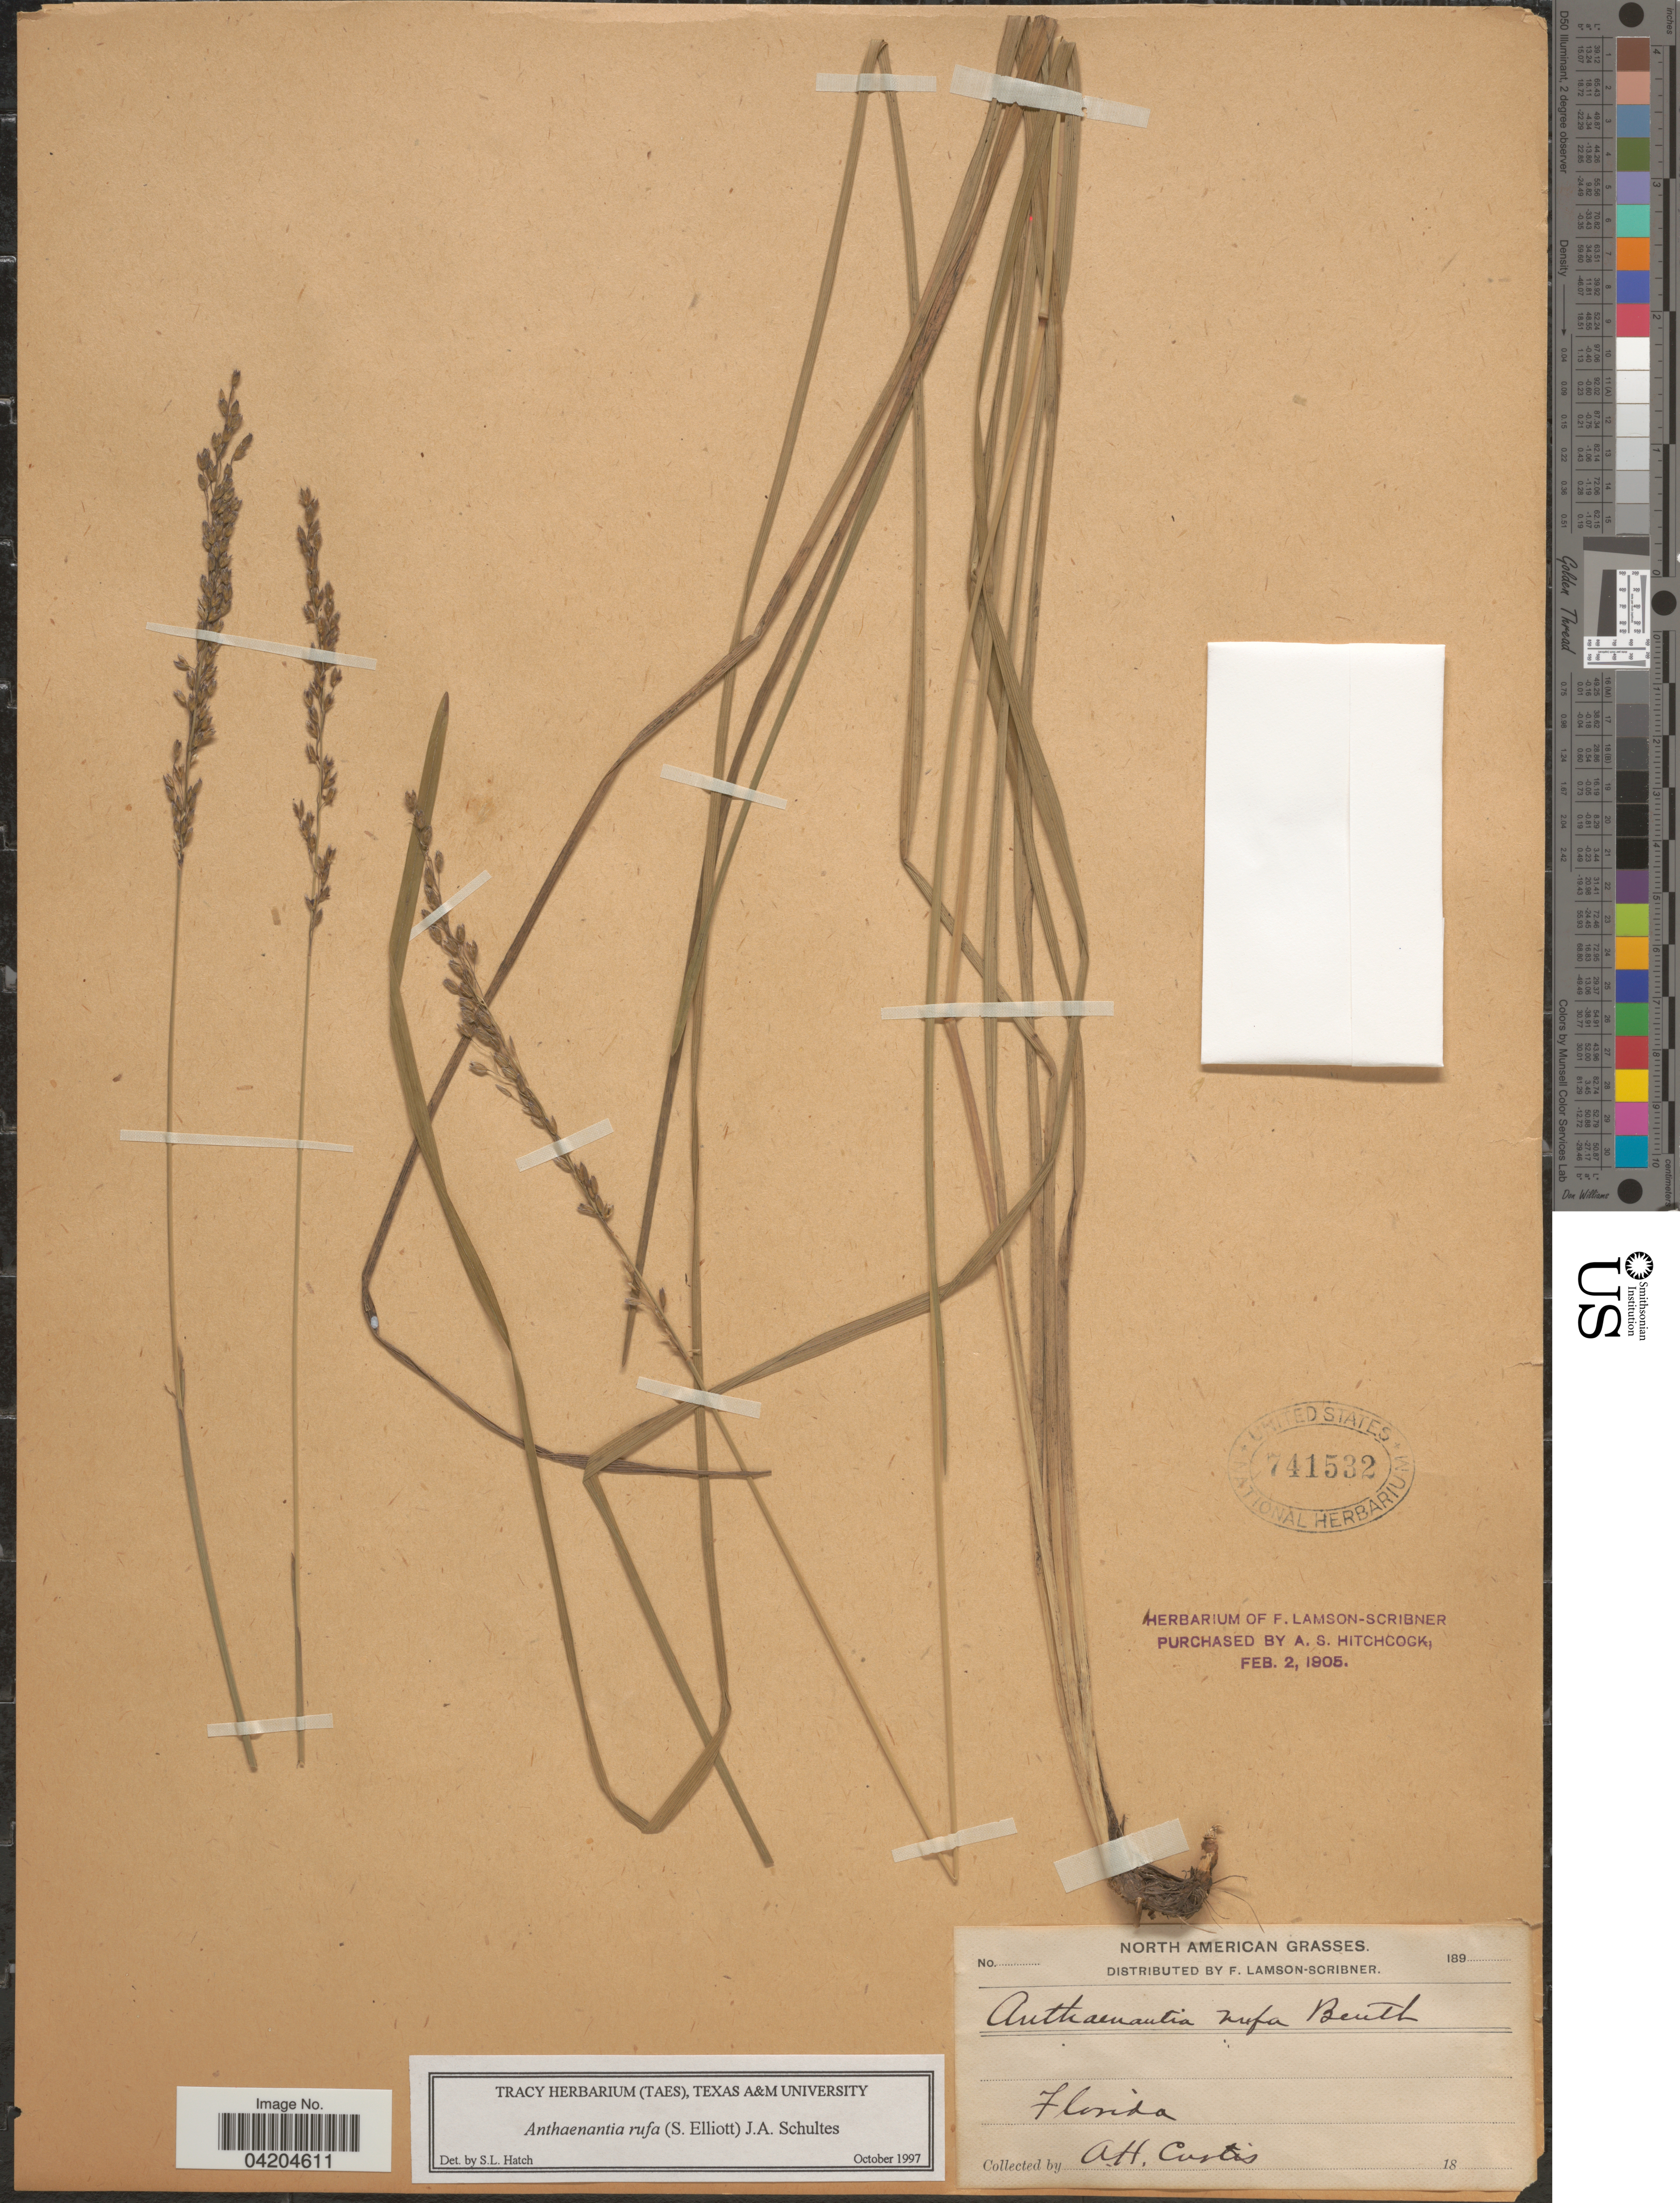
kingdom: Plantae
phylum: Tracheophyta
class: Liliopsida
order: Poales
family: Poaceae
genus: Anthaenantia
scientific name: Anthaenantia rufa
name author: (Elliott) Schult.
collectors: A. H. Curtiss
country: United States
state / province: Florida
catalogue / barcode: US 741532